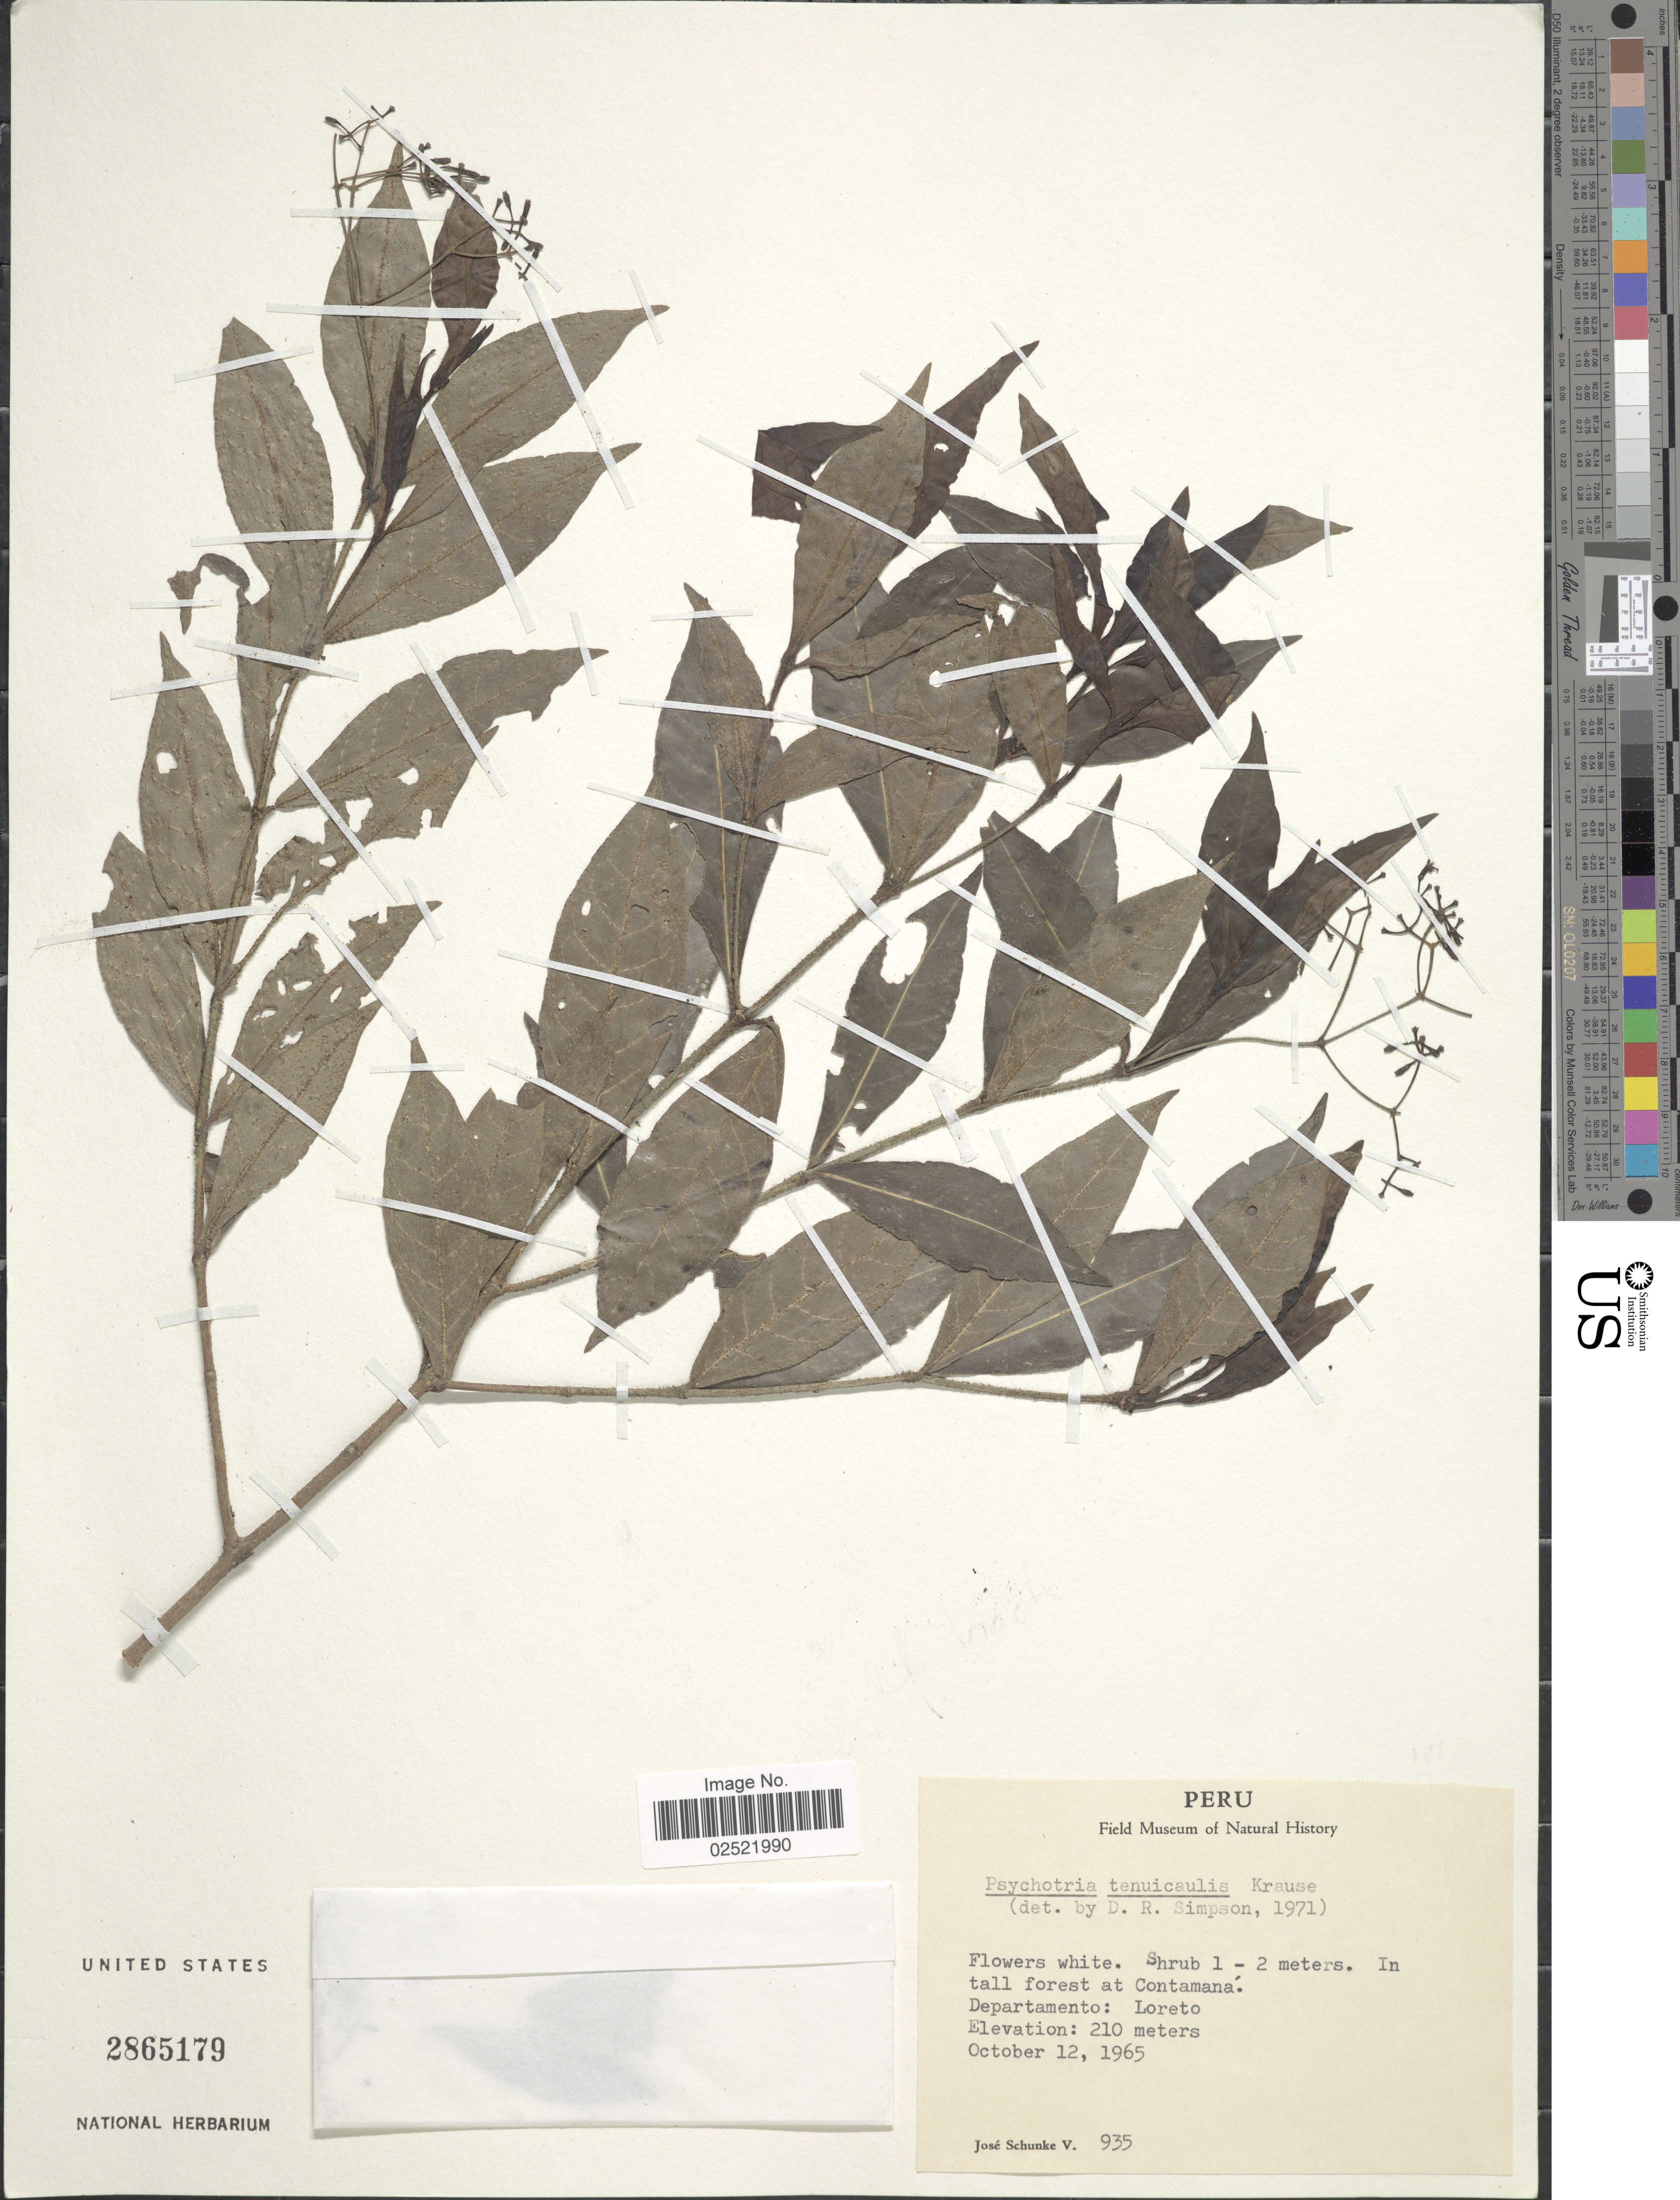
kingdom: Plantae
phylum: Tracheophyta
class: Magnoliopsida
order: Gentianales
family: Rubiaceae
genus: Psychotria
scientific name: Psychotria tenuicaulis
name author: K. Krause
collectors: J. Schunke Vigo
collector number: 935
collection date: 1965-10-12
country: Peru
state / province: Loreto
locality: In tall forest at Contamana. Departamento: Loreto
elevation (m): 210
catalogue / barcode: US 2865179